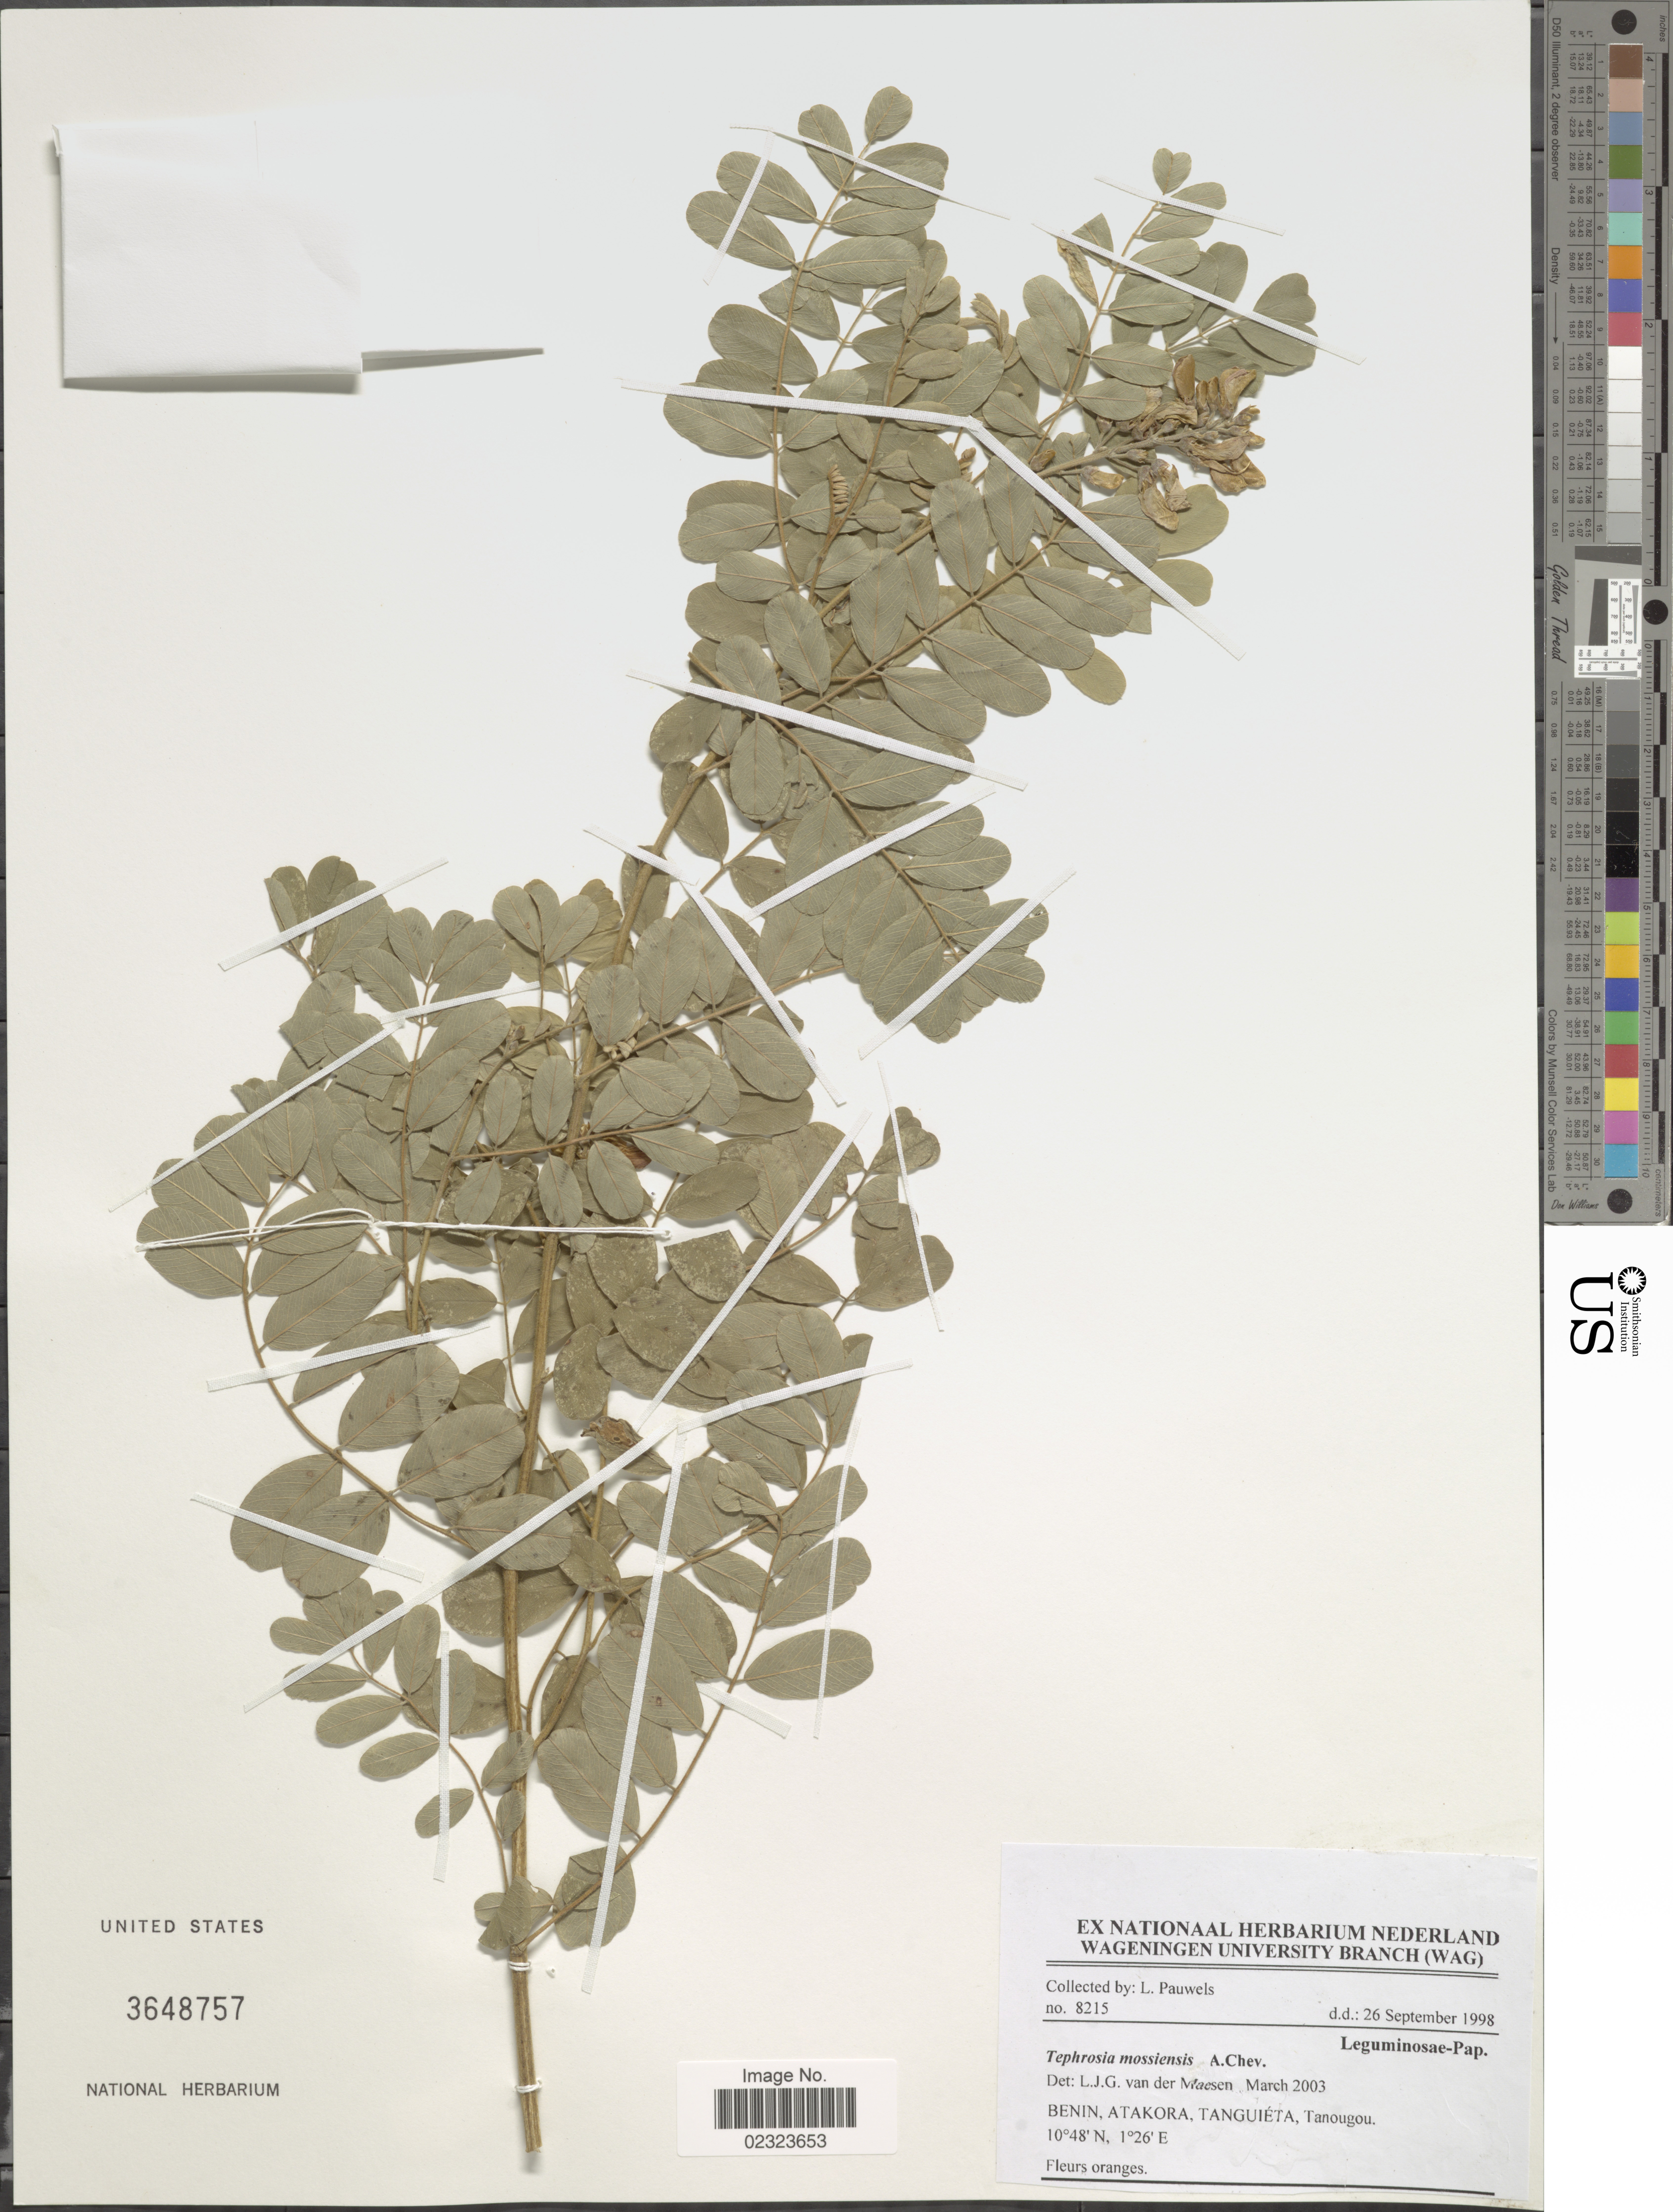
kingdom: Plantae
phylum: Tracheophyta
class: Magnoliopsida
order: Fabales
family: Fabaceae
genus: Tephrosia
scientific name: Tephrosia mossiensis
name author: A. Chev.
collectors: L. Pauwels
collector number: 8215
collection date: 1998-09-26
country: Benin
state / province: Atakora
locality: Tanguieta, Tanougou.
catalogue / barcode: US 3648757